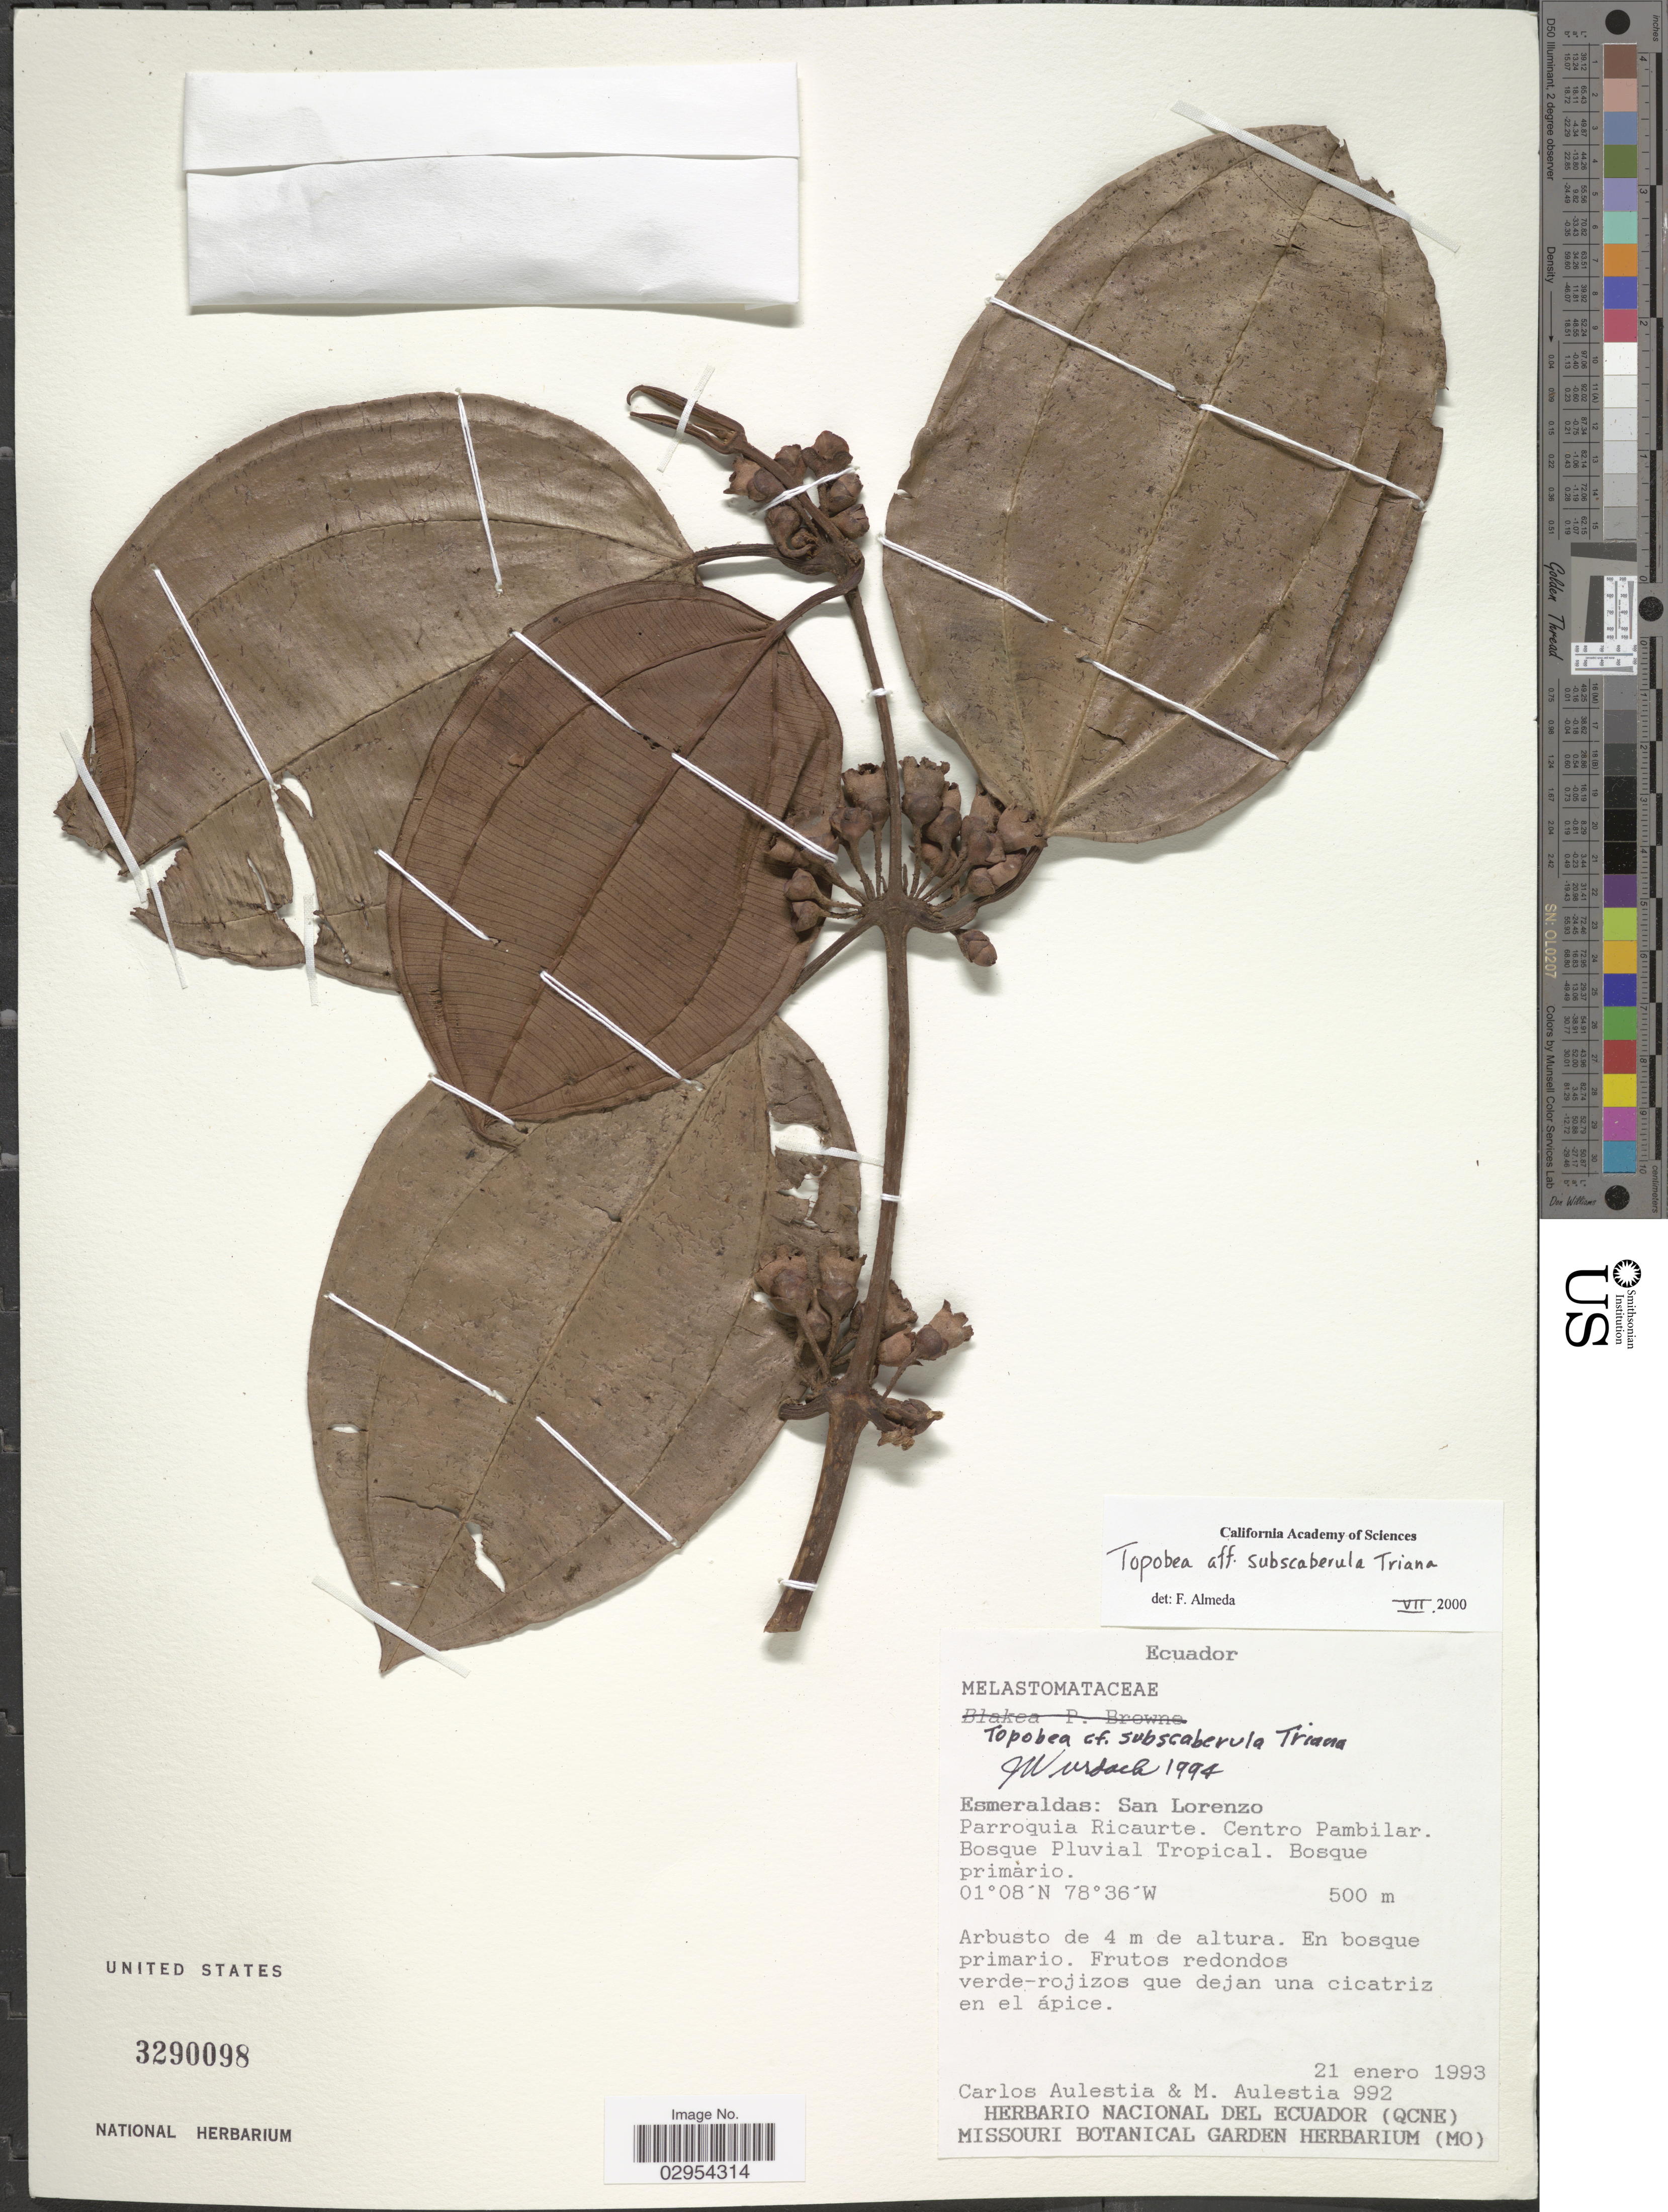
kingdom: Plantae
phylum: Tracheophyta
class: Magnoliopsida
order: Myrtales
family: Melastomataceae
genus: Topobea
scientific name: Topobea subscaberula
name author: Triana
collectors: C. Aulestia & M. Aulestia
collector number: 992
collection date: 1993-01-21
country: Ecuador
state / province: Esmeraldas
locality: San Lorenzo, Parroquia Ricaurte. Centro Pambilar.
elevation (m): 500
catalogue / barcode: US 3290098